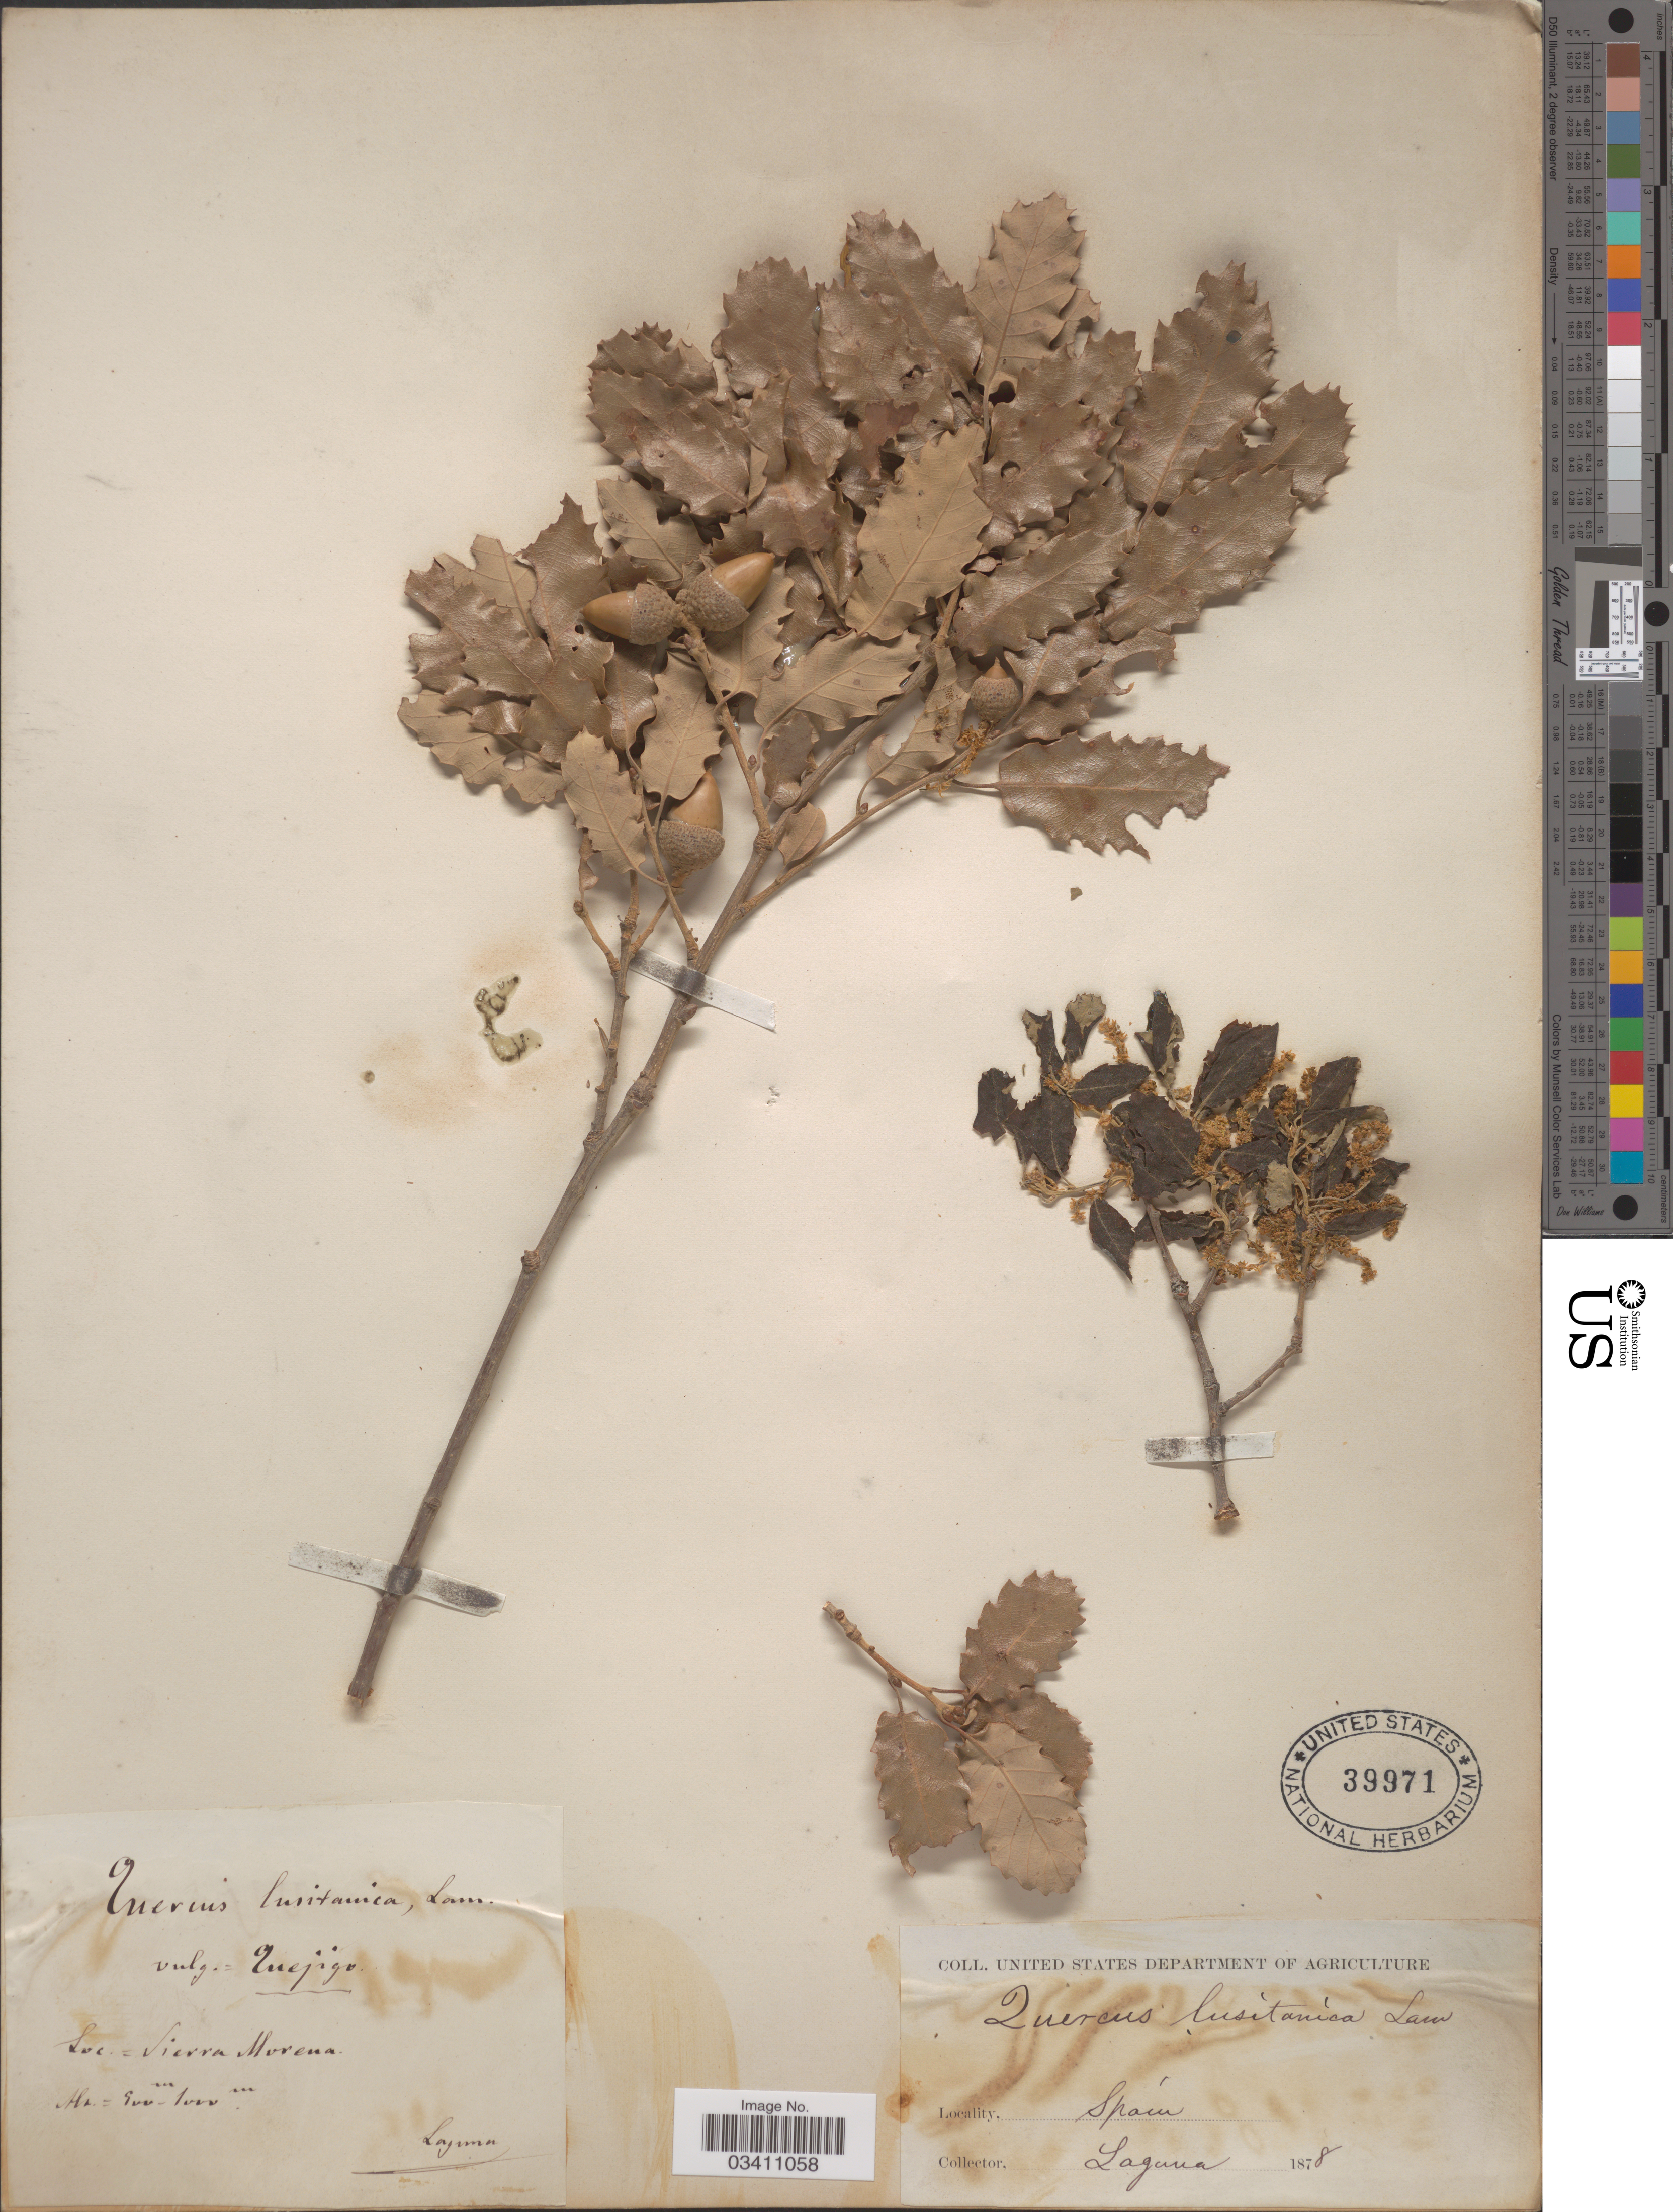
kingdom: Plantae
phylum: Tracheophyta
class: Magnoliopsida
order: Fagales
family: Fagaceae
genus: Quercus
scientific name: Quercus lusitanica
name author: Lam.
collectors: -. Laguna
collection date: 1878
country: Spain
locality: Sierra Morena.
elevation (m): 900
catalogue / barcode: US 39971